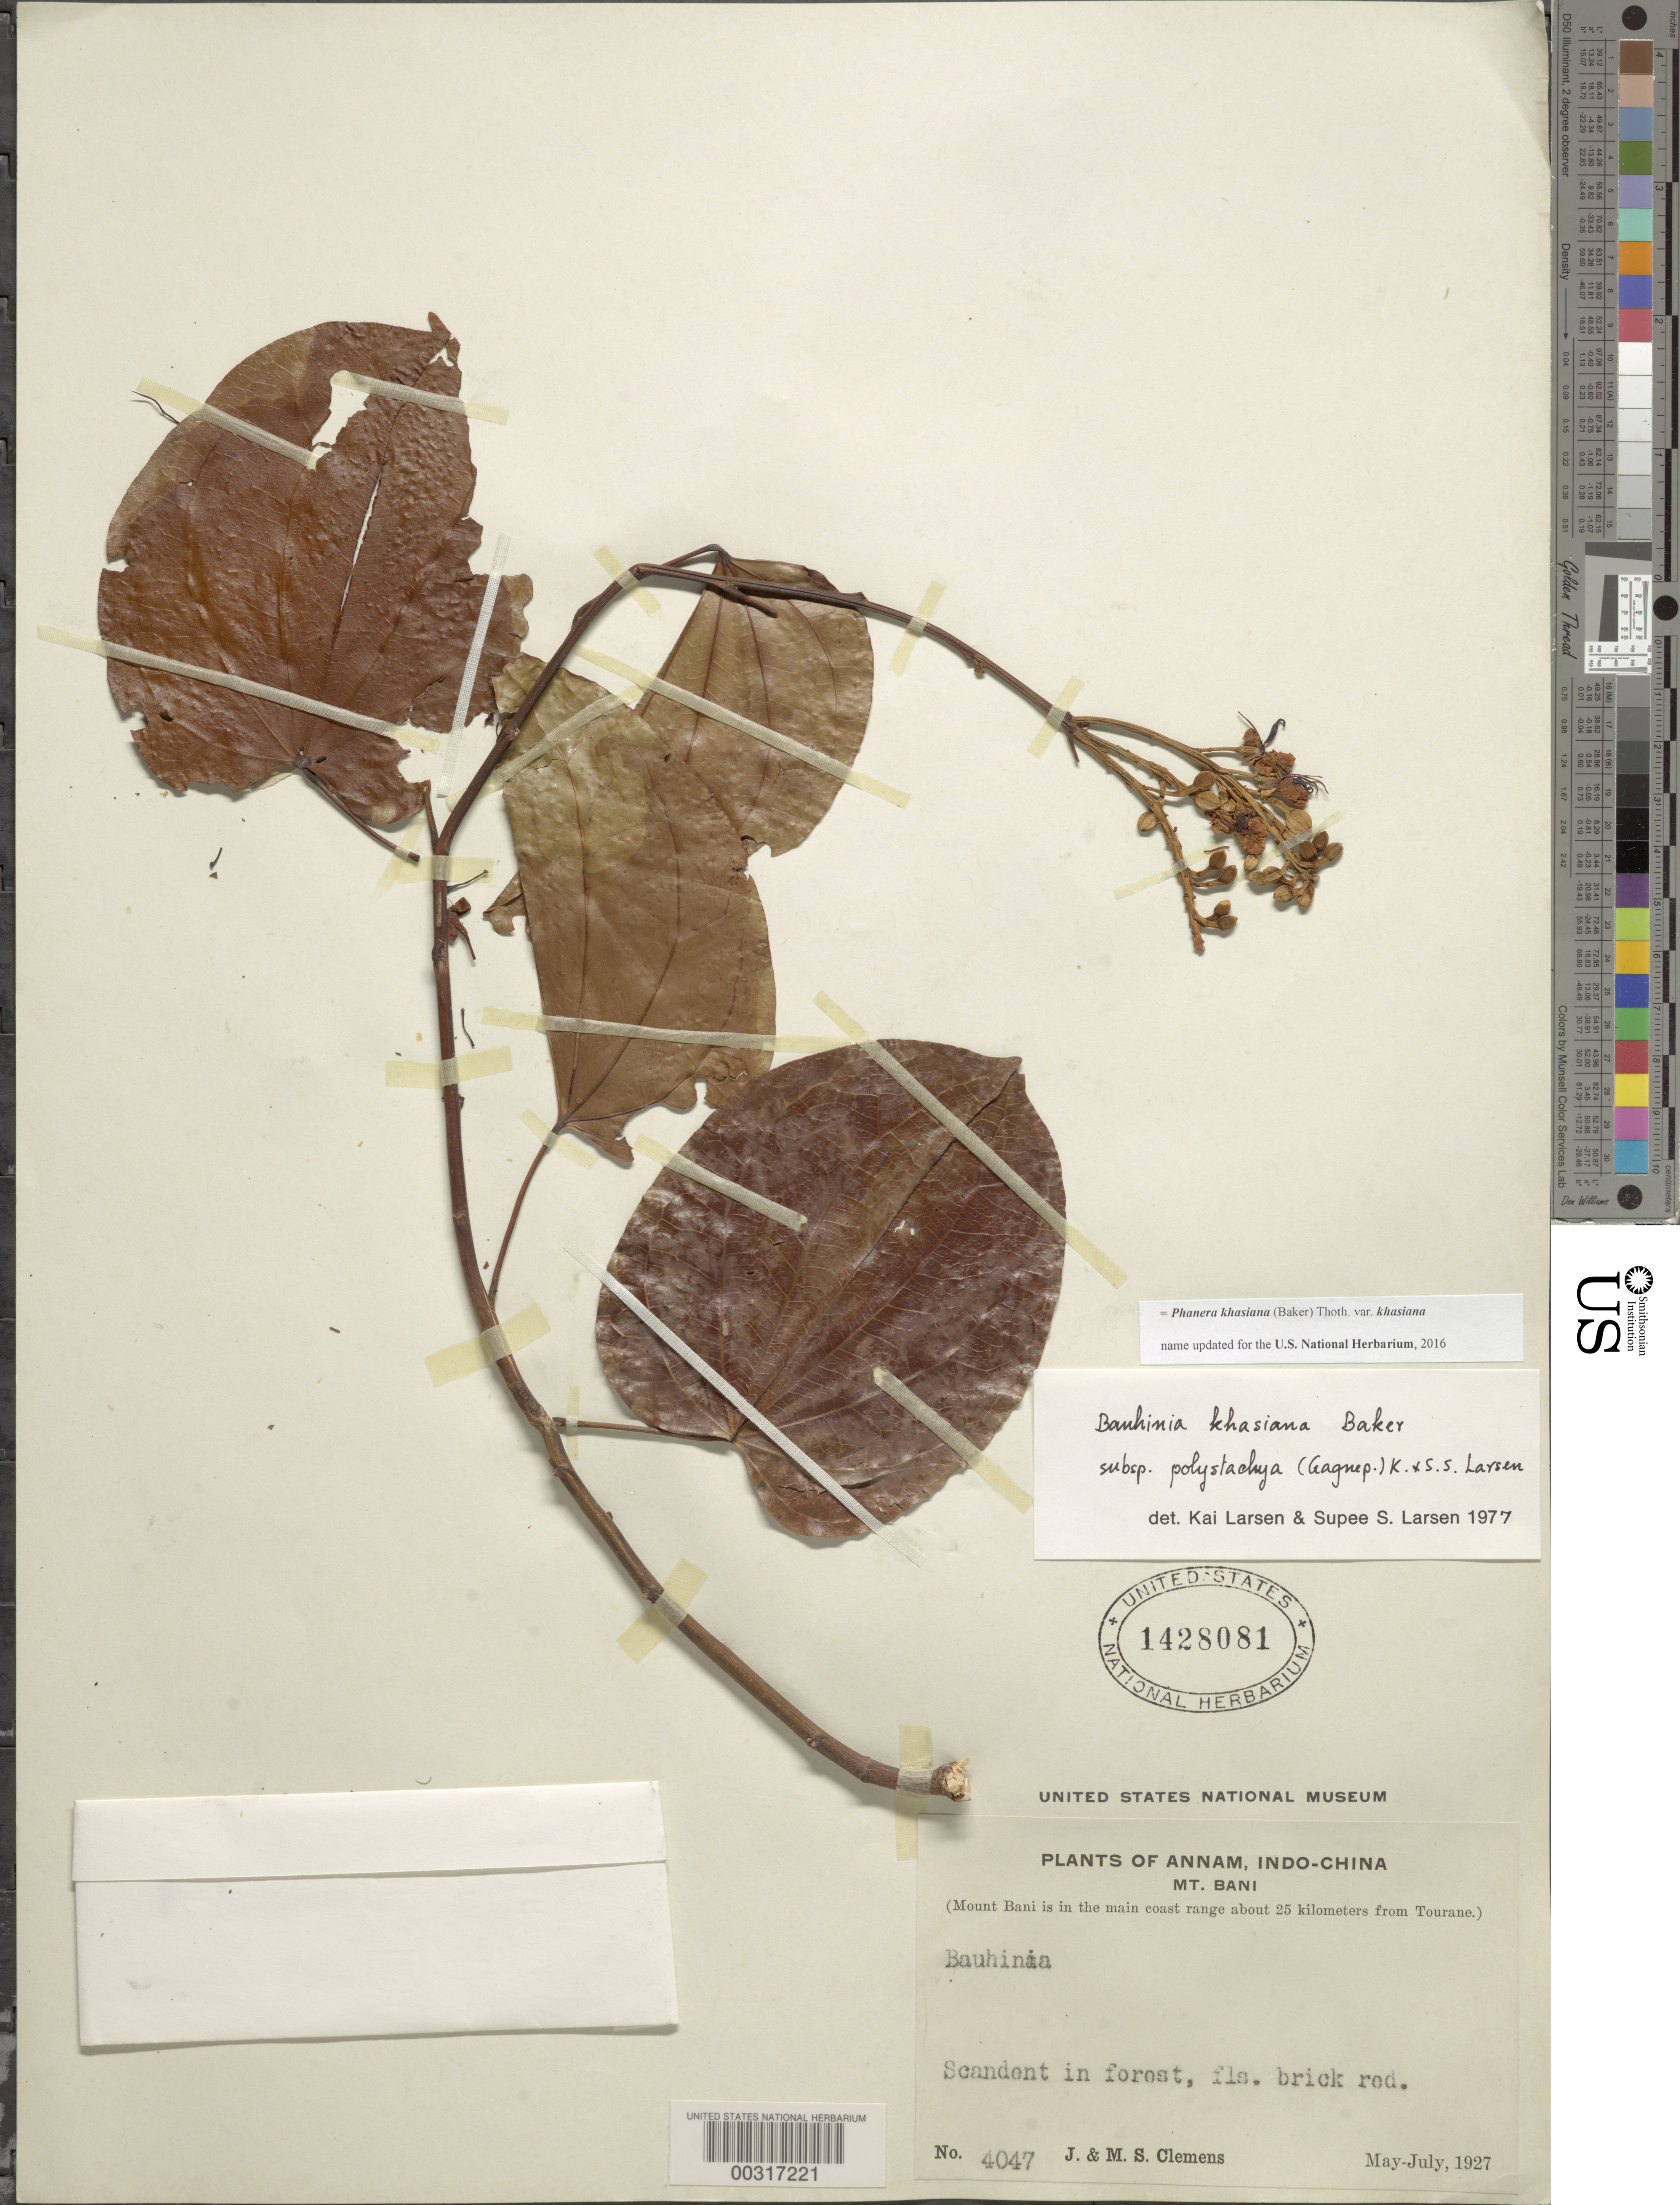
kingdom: Plantae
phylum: Tracheophyta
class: Magnoliopsida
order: Fabales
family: Fabaceae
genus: Phanera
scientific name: Phanera khasiana var. khasiana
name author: (Baker) Thothathri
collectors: J. Clemens & M. S. Clemens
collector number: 4047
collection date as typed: May 1927 to -- Jul 1927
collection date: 1927-05/1927-07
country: Vietnam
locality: Mount bani, ca 25 km from da nang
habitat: Forest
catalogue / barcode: US 1428081